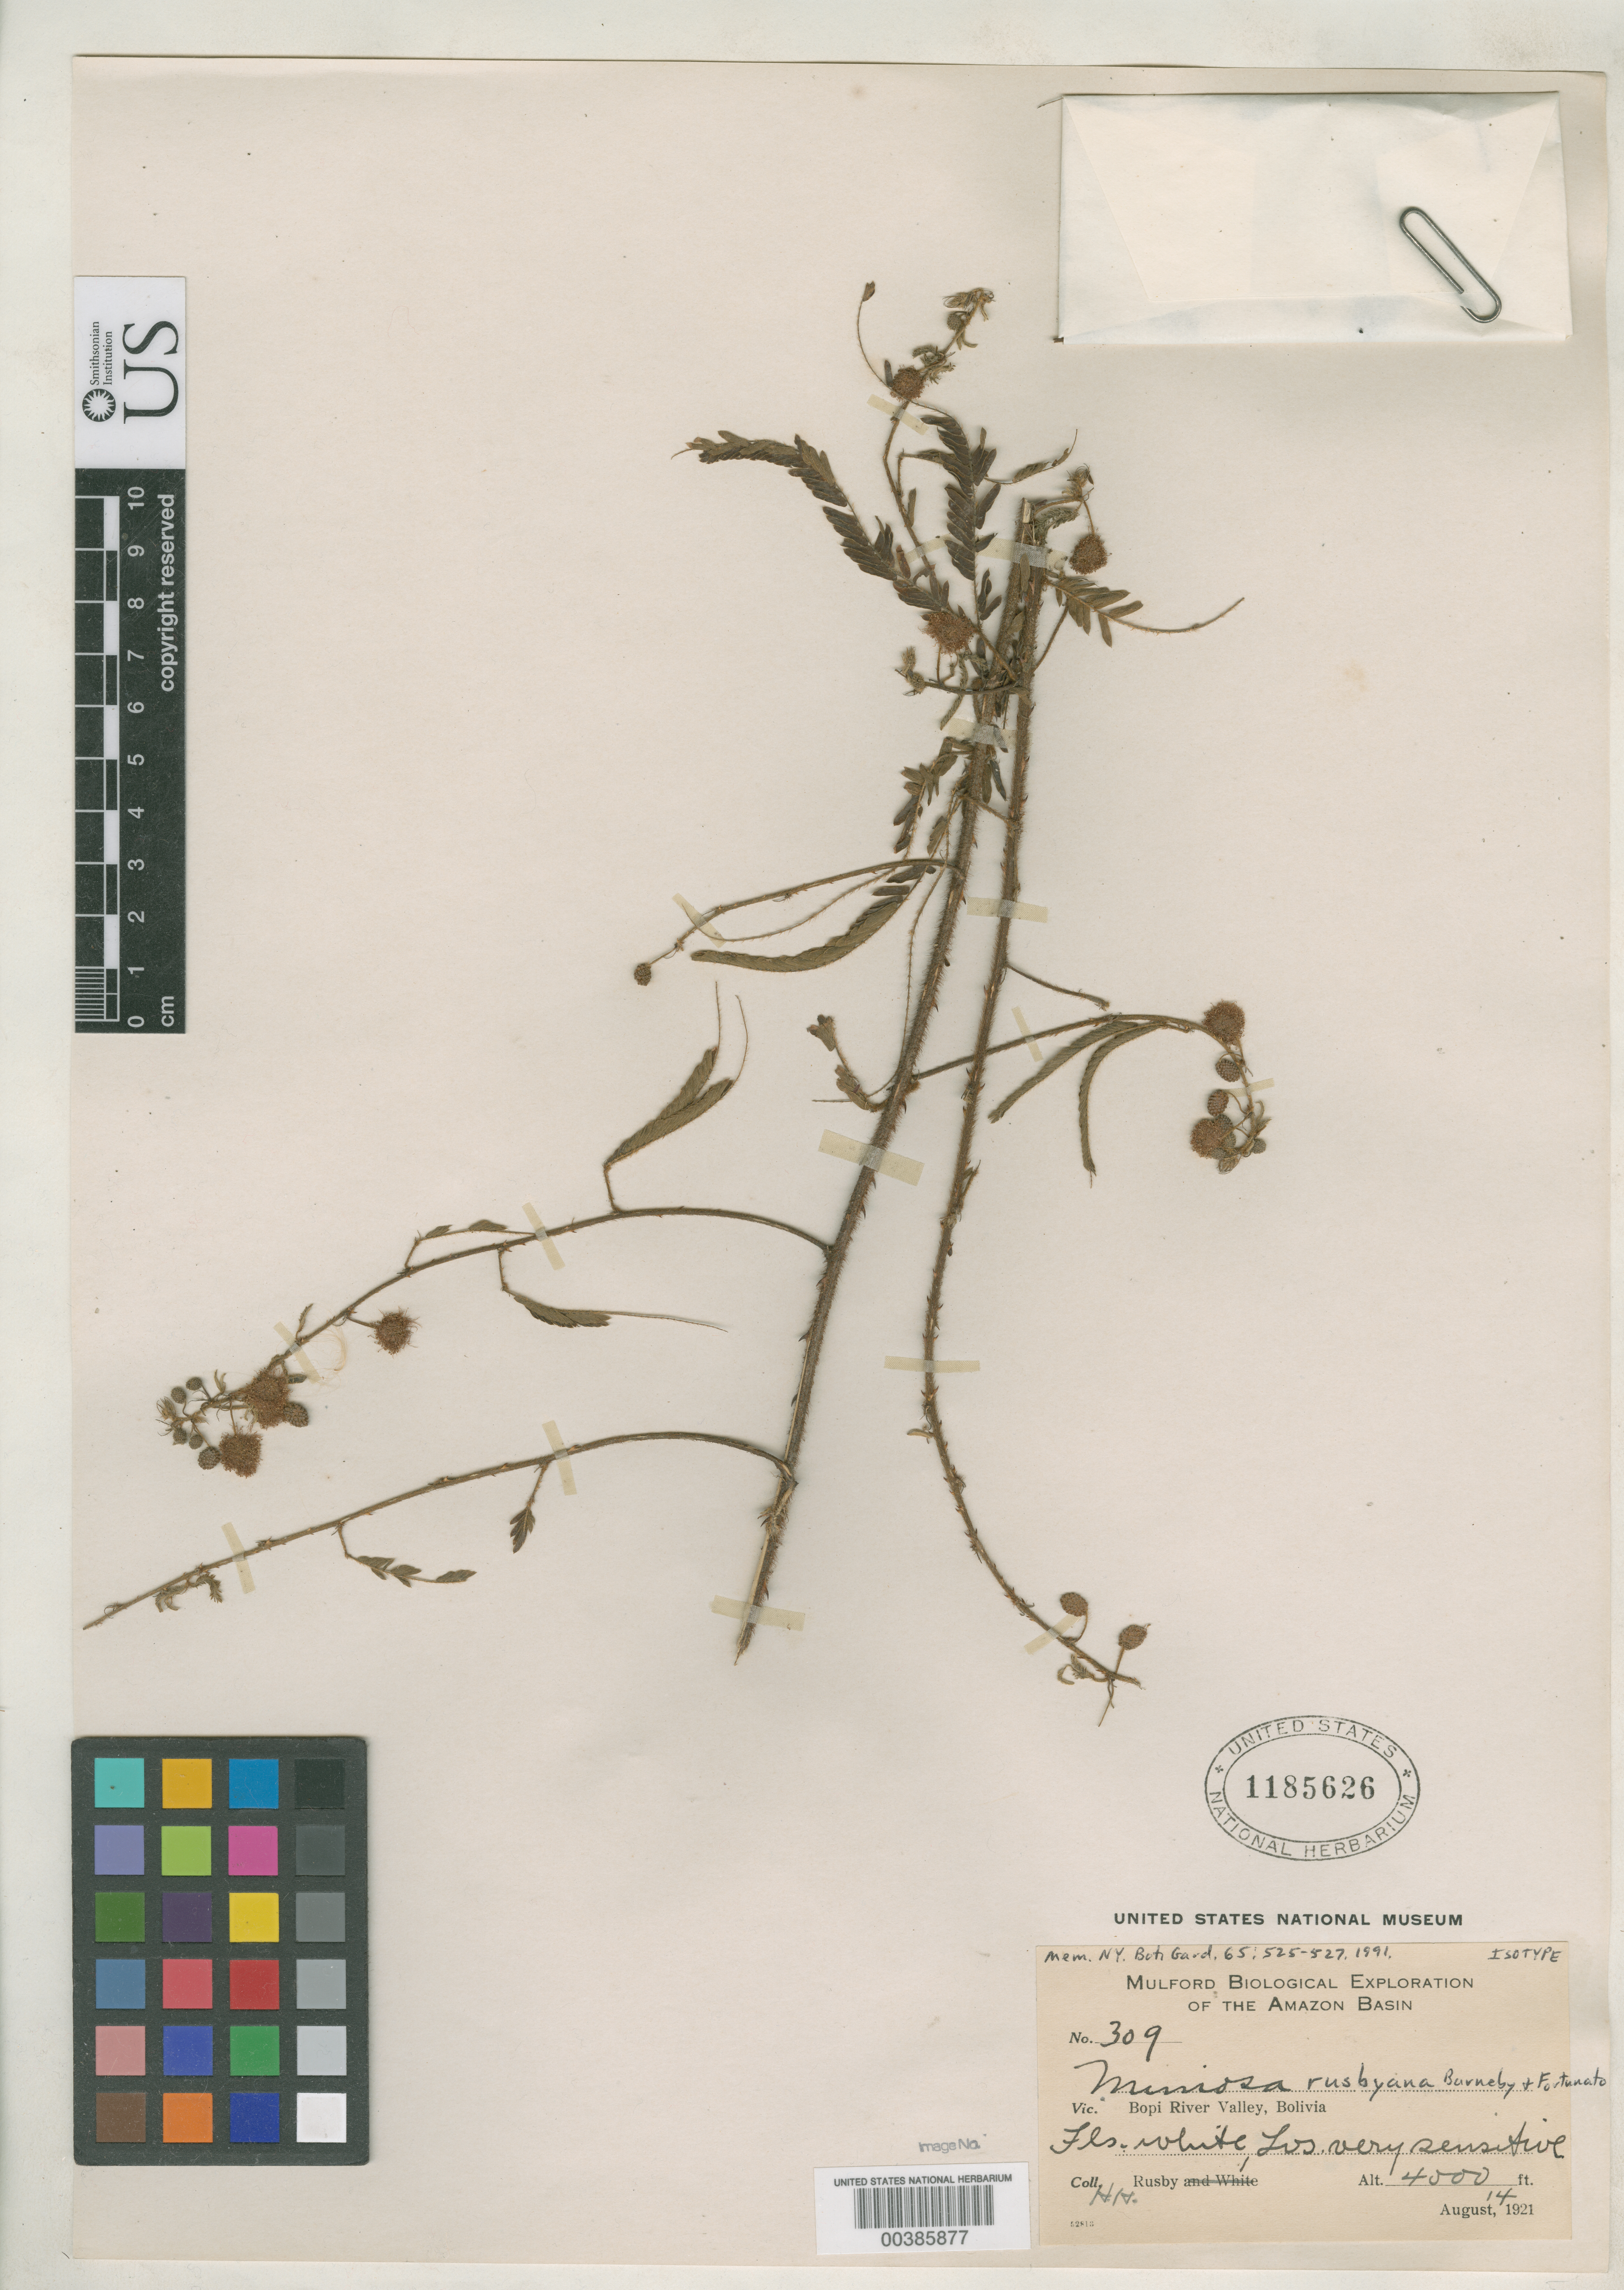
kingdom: Plantae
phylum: Tracheophyta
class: Magnoliopsida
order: Fabales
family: Fabaceae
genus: Mimosa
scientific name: Mimosa rusbyana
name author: Barneby & Fortunato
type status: Isotype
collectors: H. H. Rusby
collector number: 309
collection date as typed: August 14, 1921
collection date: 1921-08-14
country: Bolivia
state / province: La Paz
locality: Bopi River Valley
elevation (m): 1219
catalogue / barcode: US 1185626